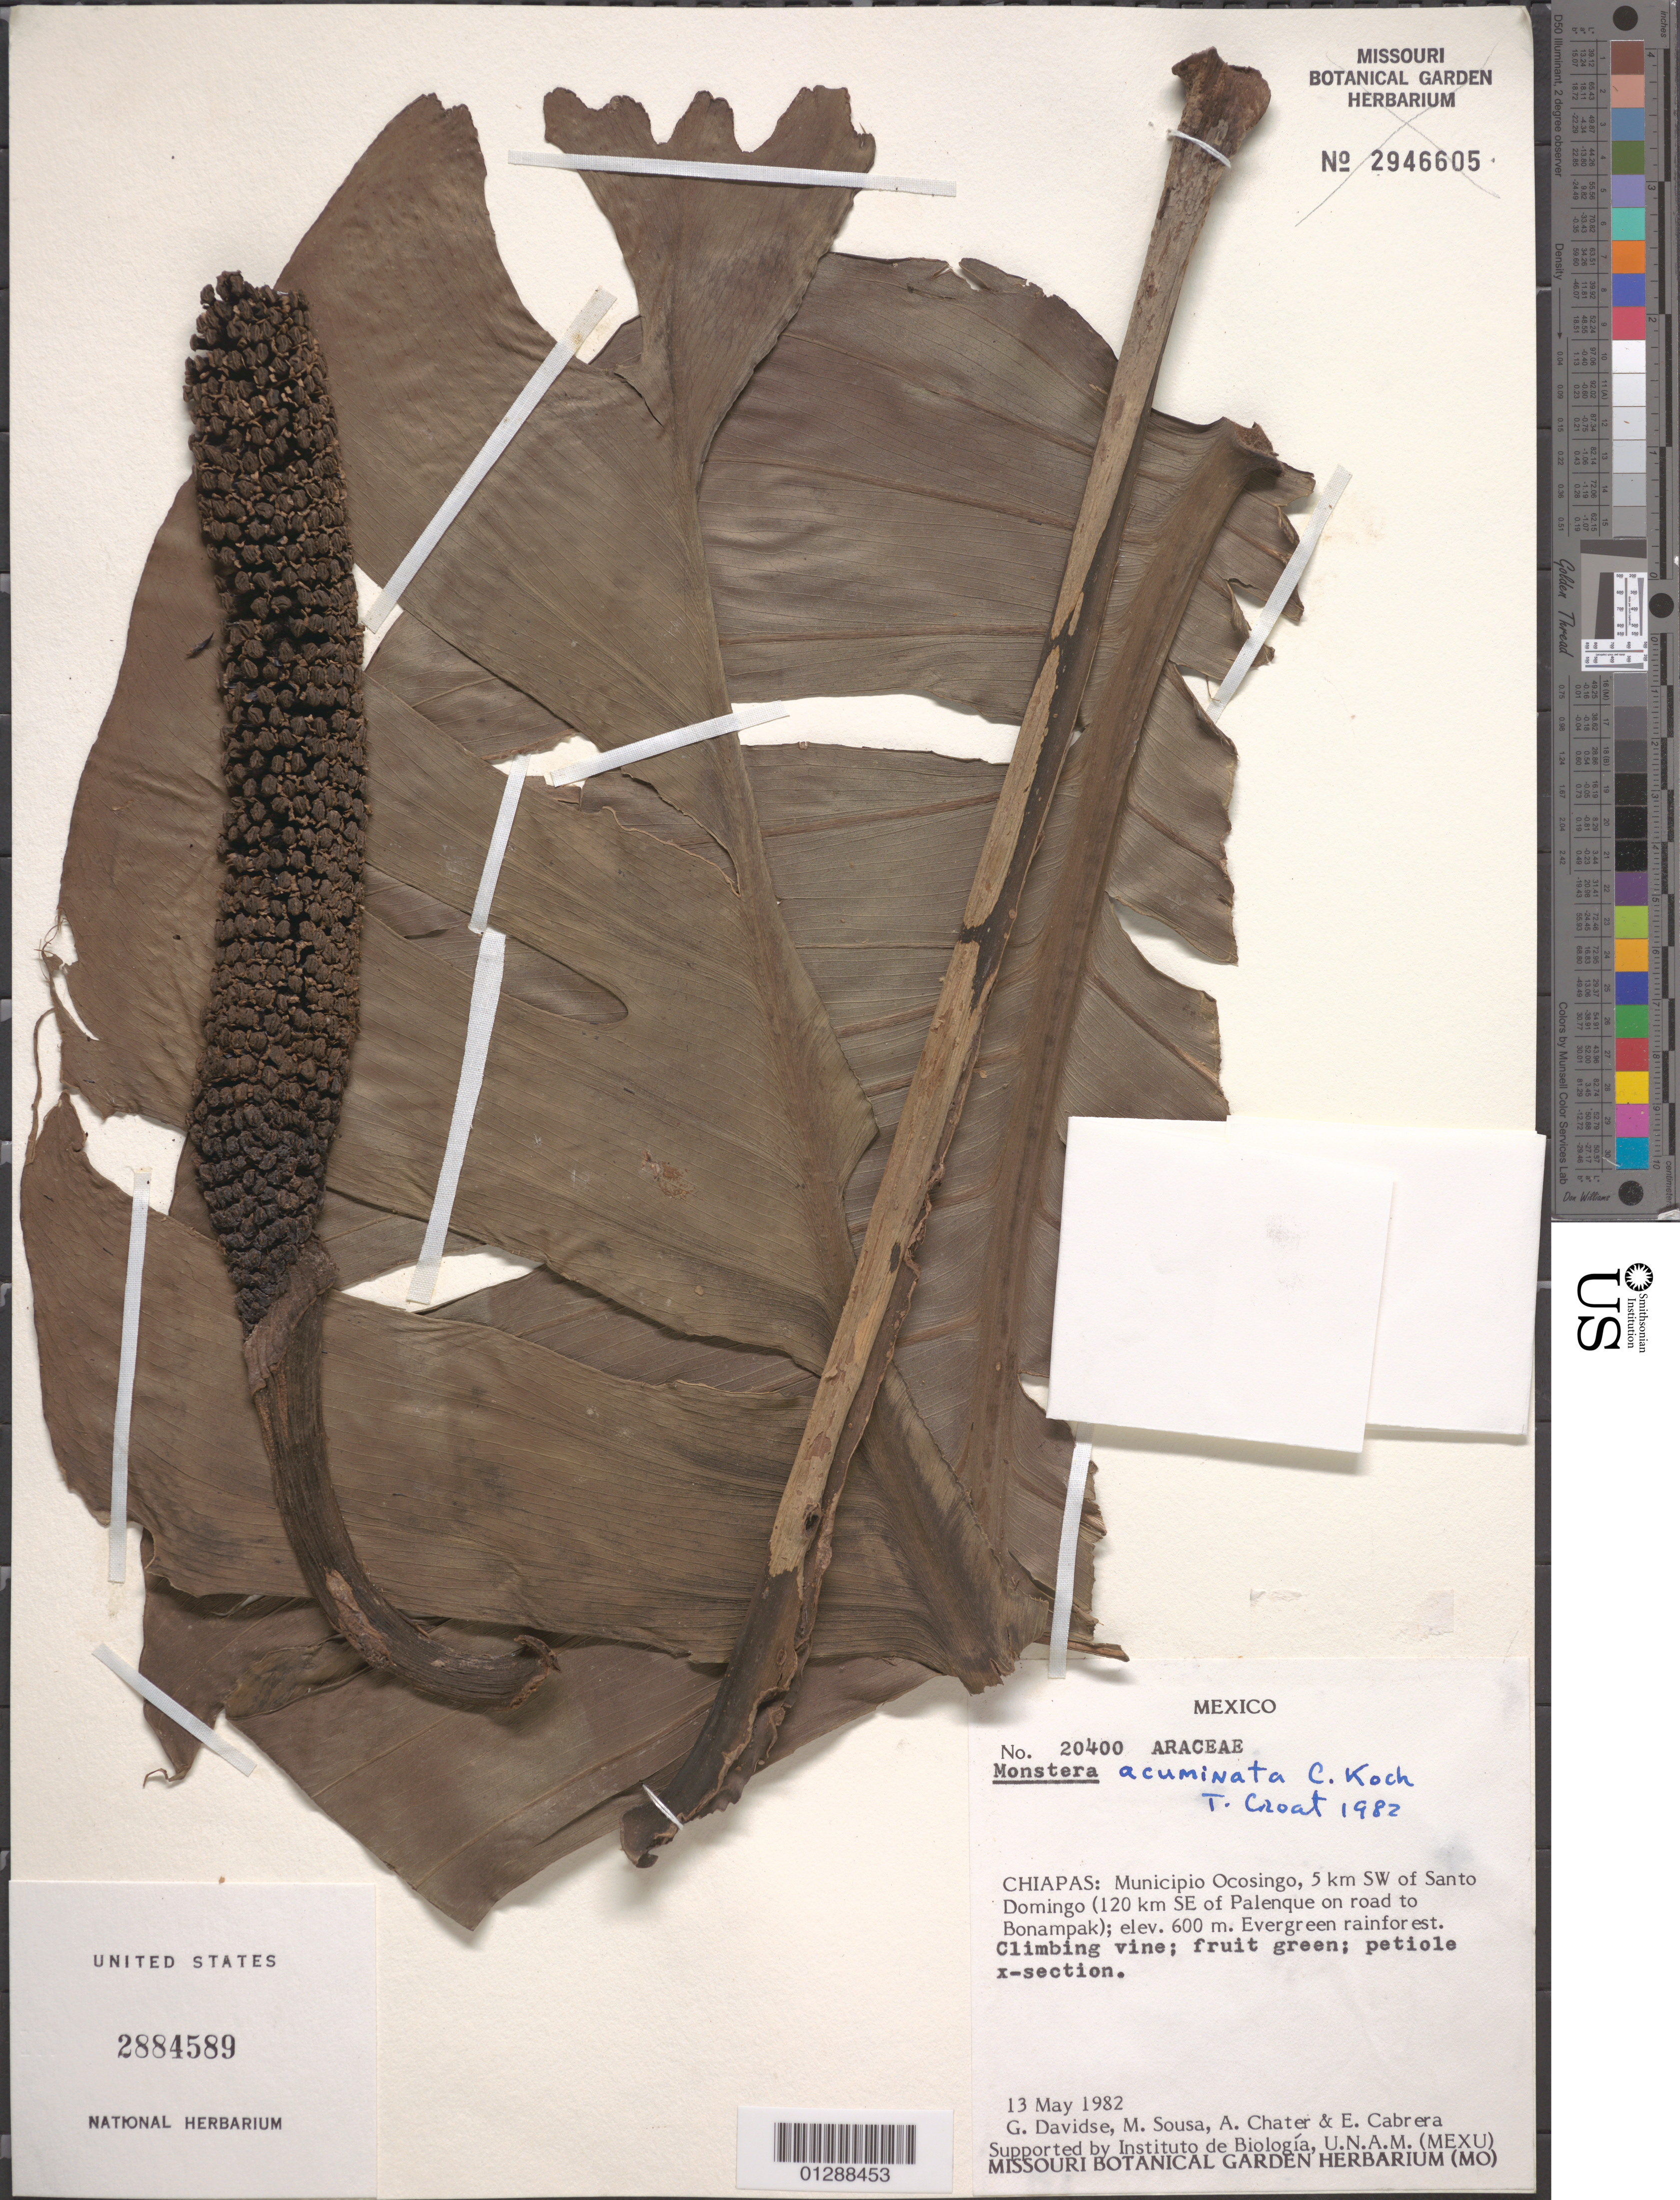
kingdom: Plantae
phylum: Tracheophyta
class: Liliopsida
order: Alismatales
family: Araceae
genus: Monstera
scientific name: Monstera acuminata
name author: K. Koch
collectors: G. Davidse, M. Sousa, A. O. Chater & E. Cabrera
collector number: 20400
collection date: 1982-05-13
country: Mexico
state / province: Chiapas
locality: Municipio Ocosingo, 5 km SW of Santo Domingo (120 km SE of Palenque on road to Bonampak).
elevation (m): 600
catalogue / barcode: US 2884589